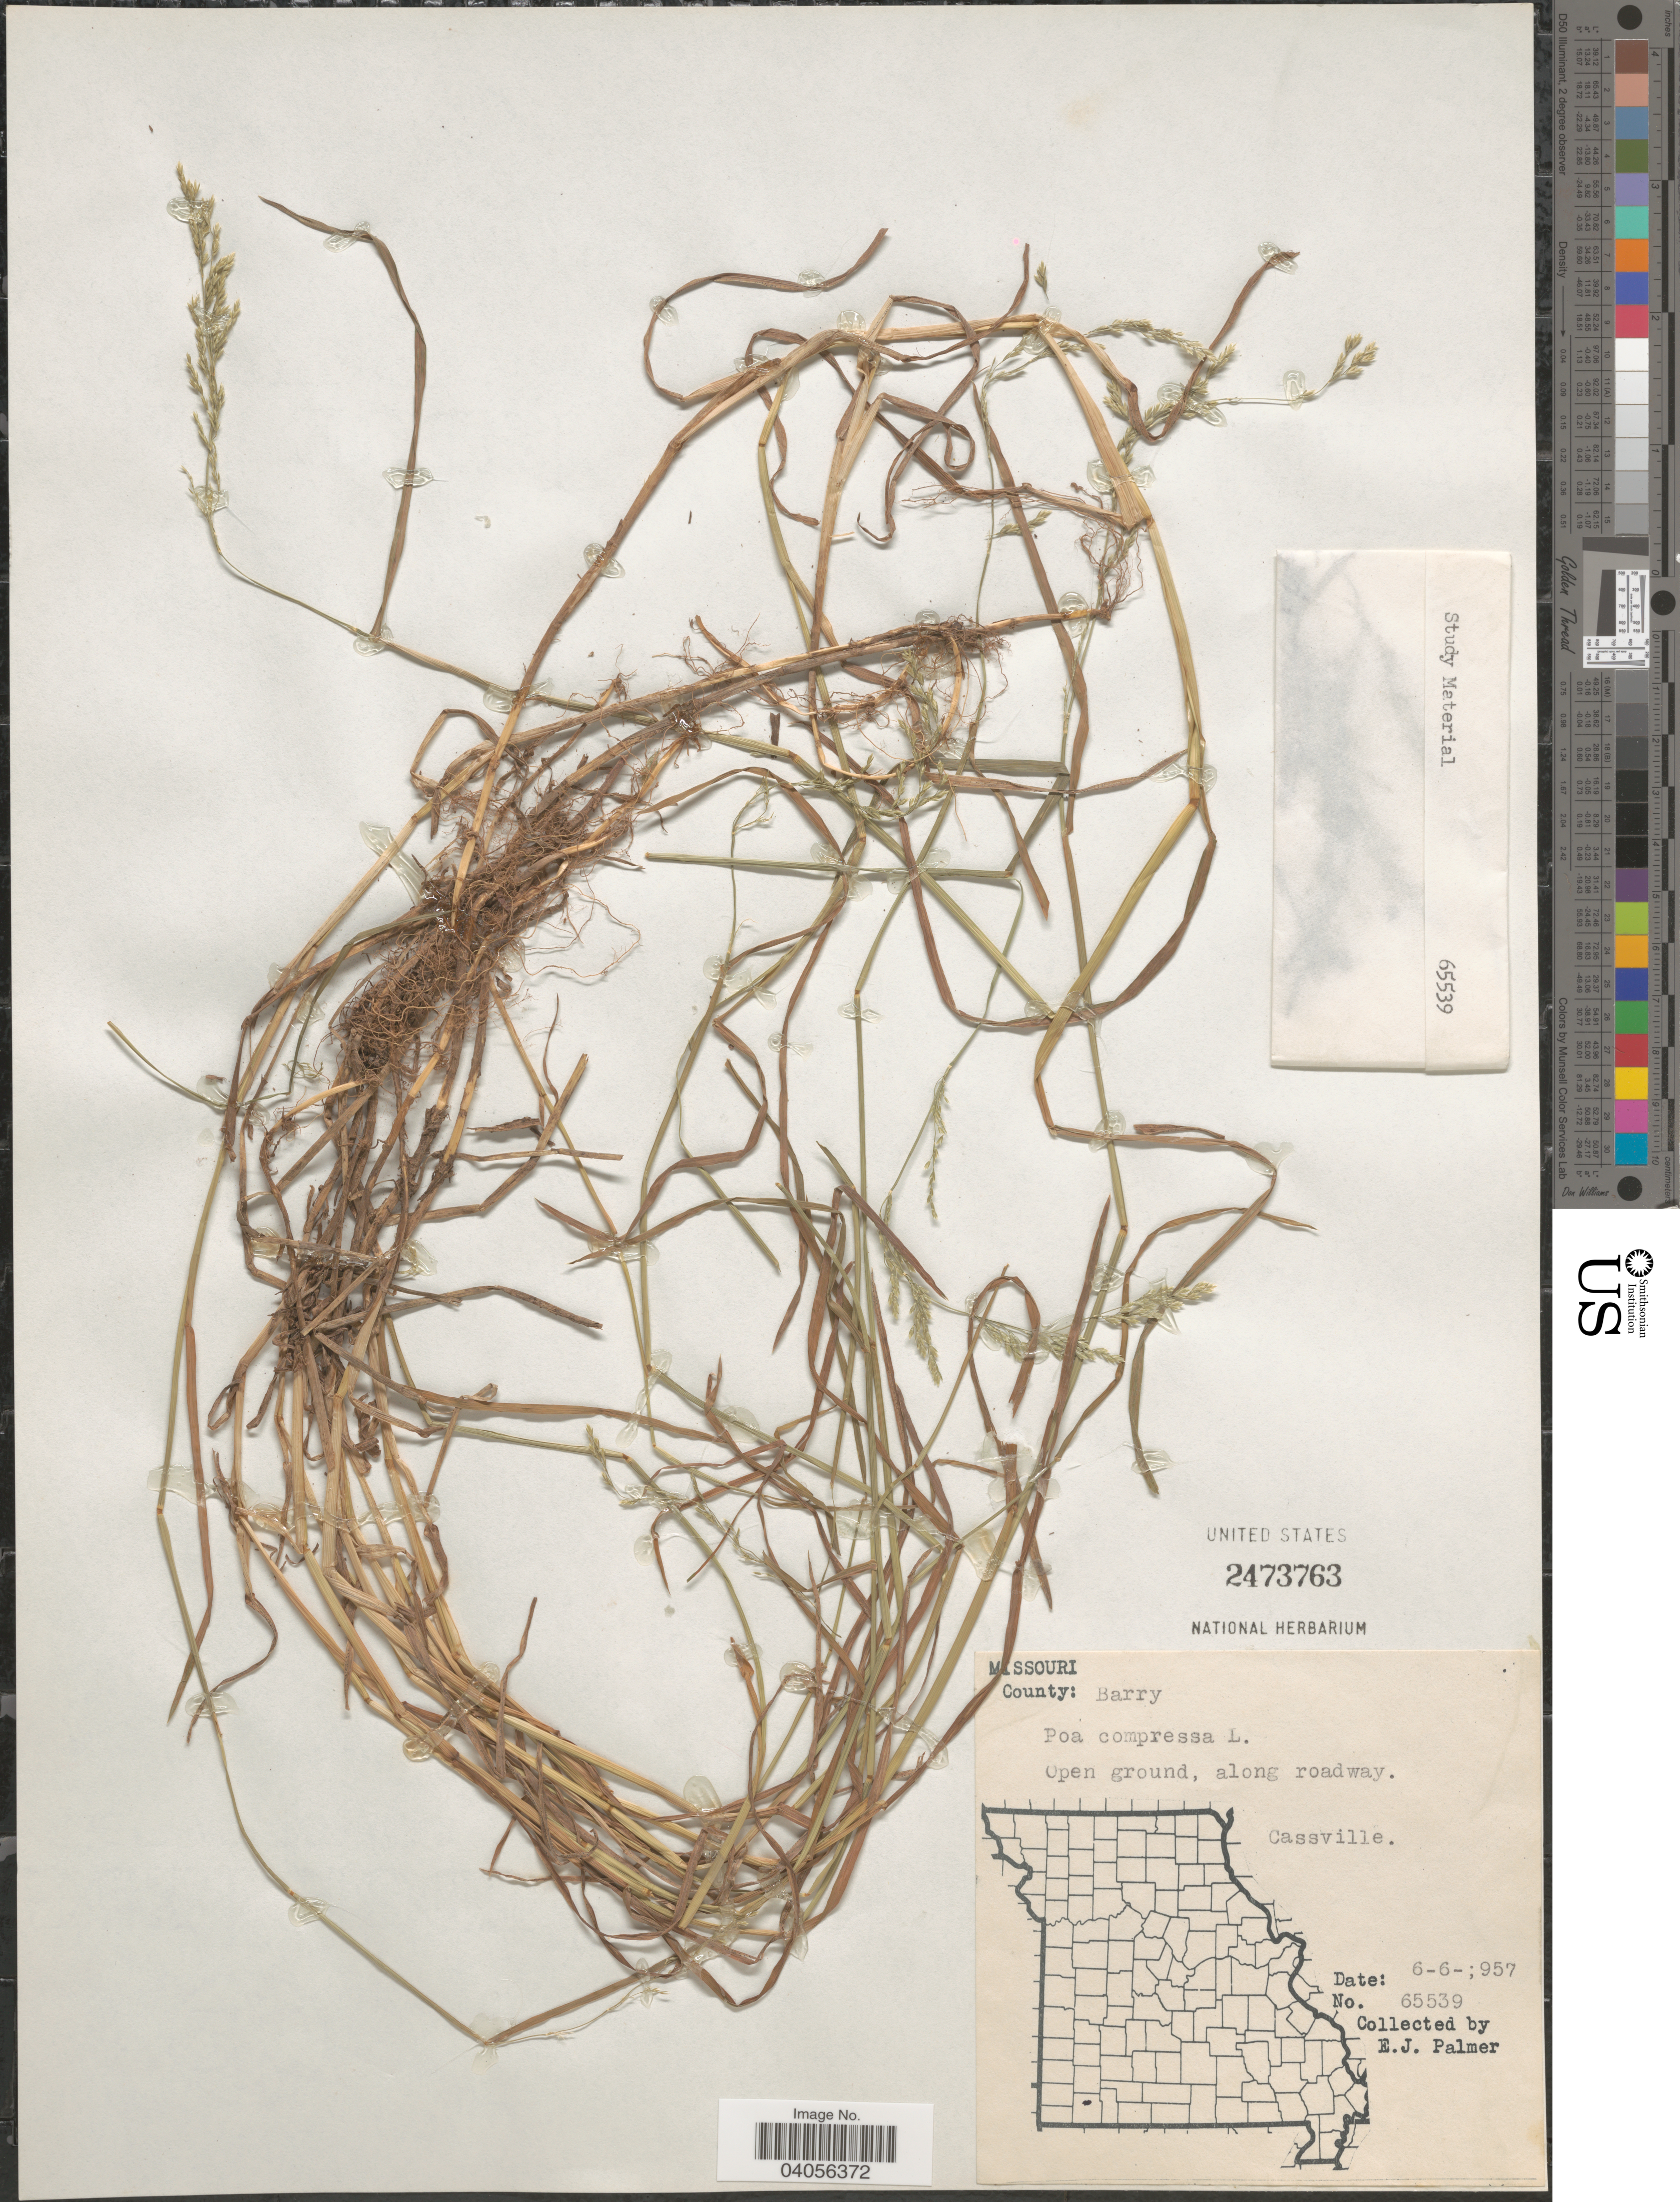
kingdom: Plantae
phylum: Tracheophyta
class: Liliopsida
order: Poales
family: Poaceae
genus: Poa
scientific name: Poa compressa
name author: L.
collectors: E. J. Palmer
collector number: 65539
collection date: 1957-06-06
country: United States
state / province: Missouri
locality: County: Barry. Cassville.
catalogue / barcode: US 2473763